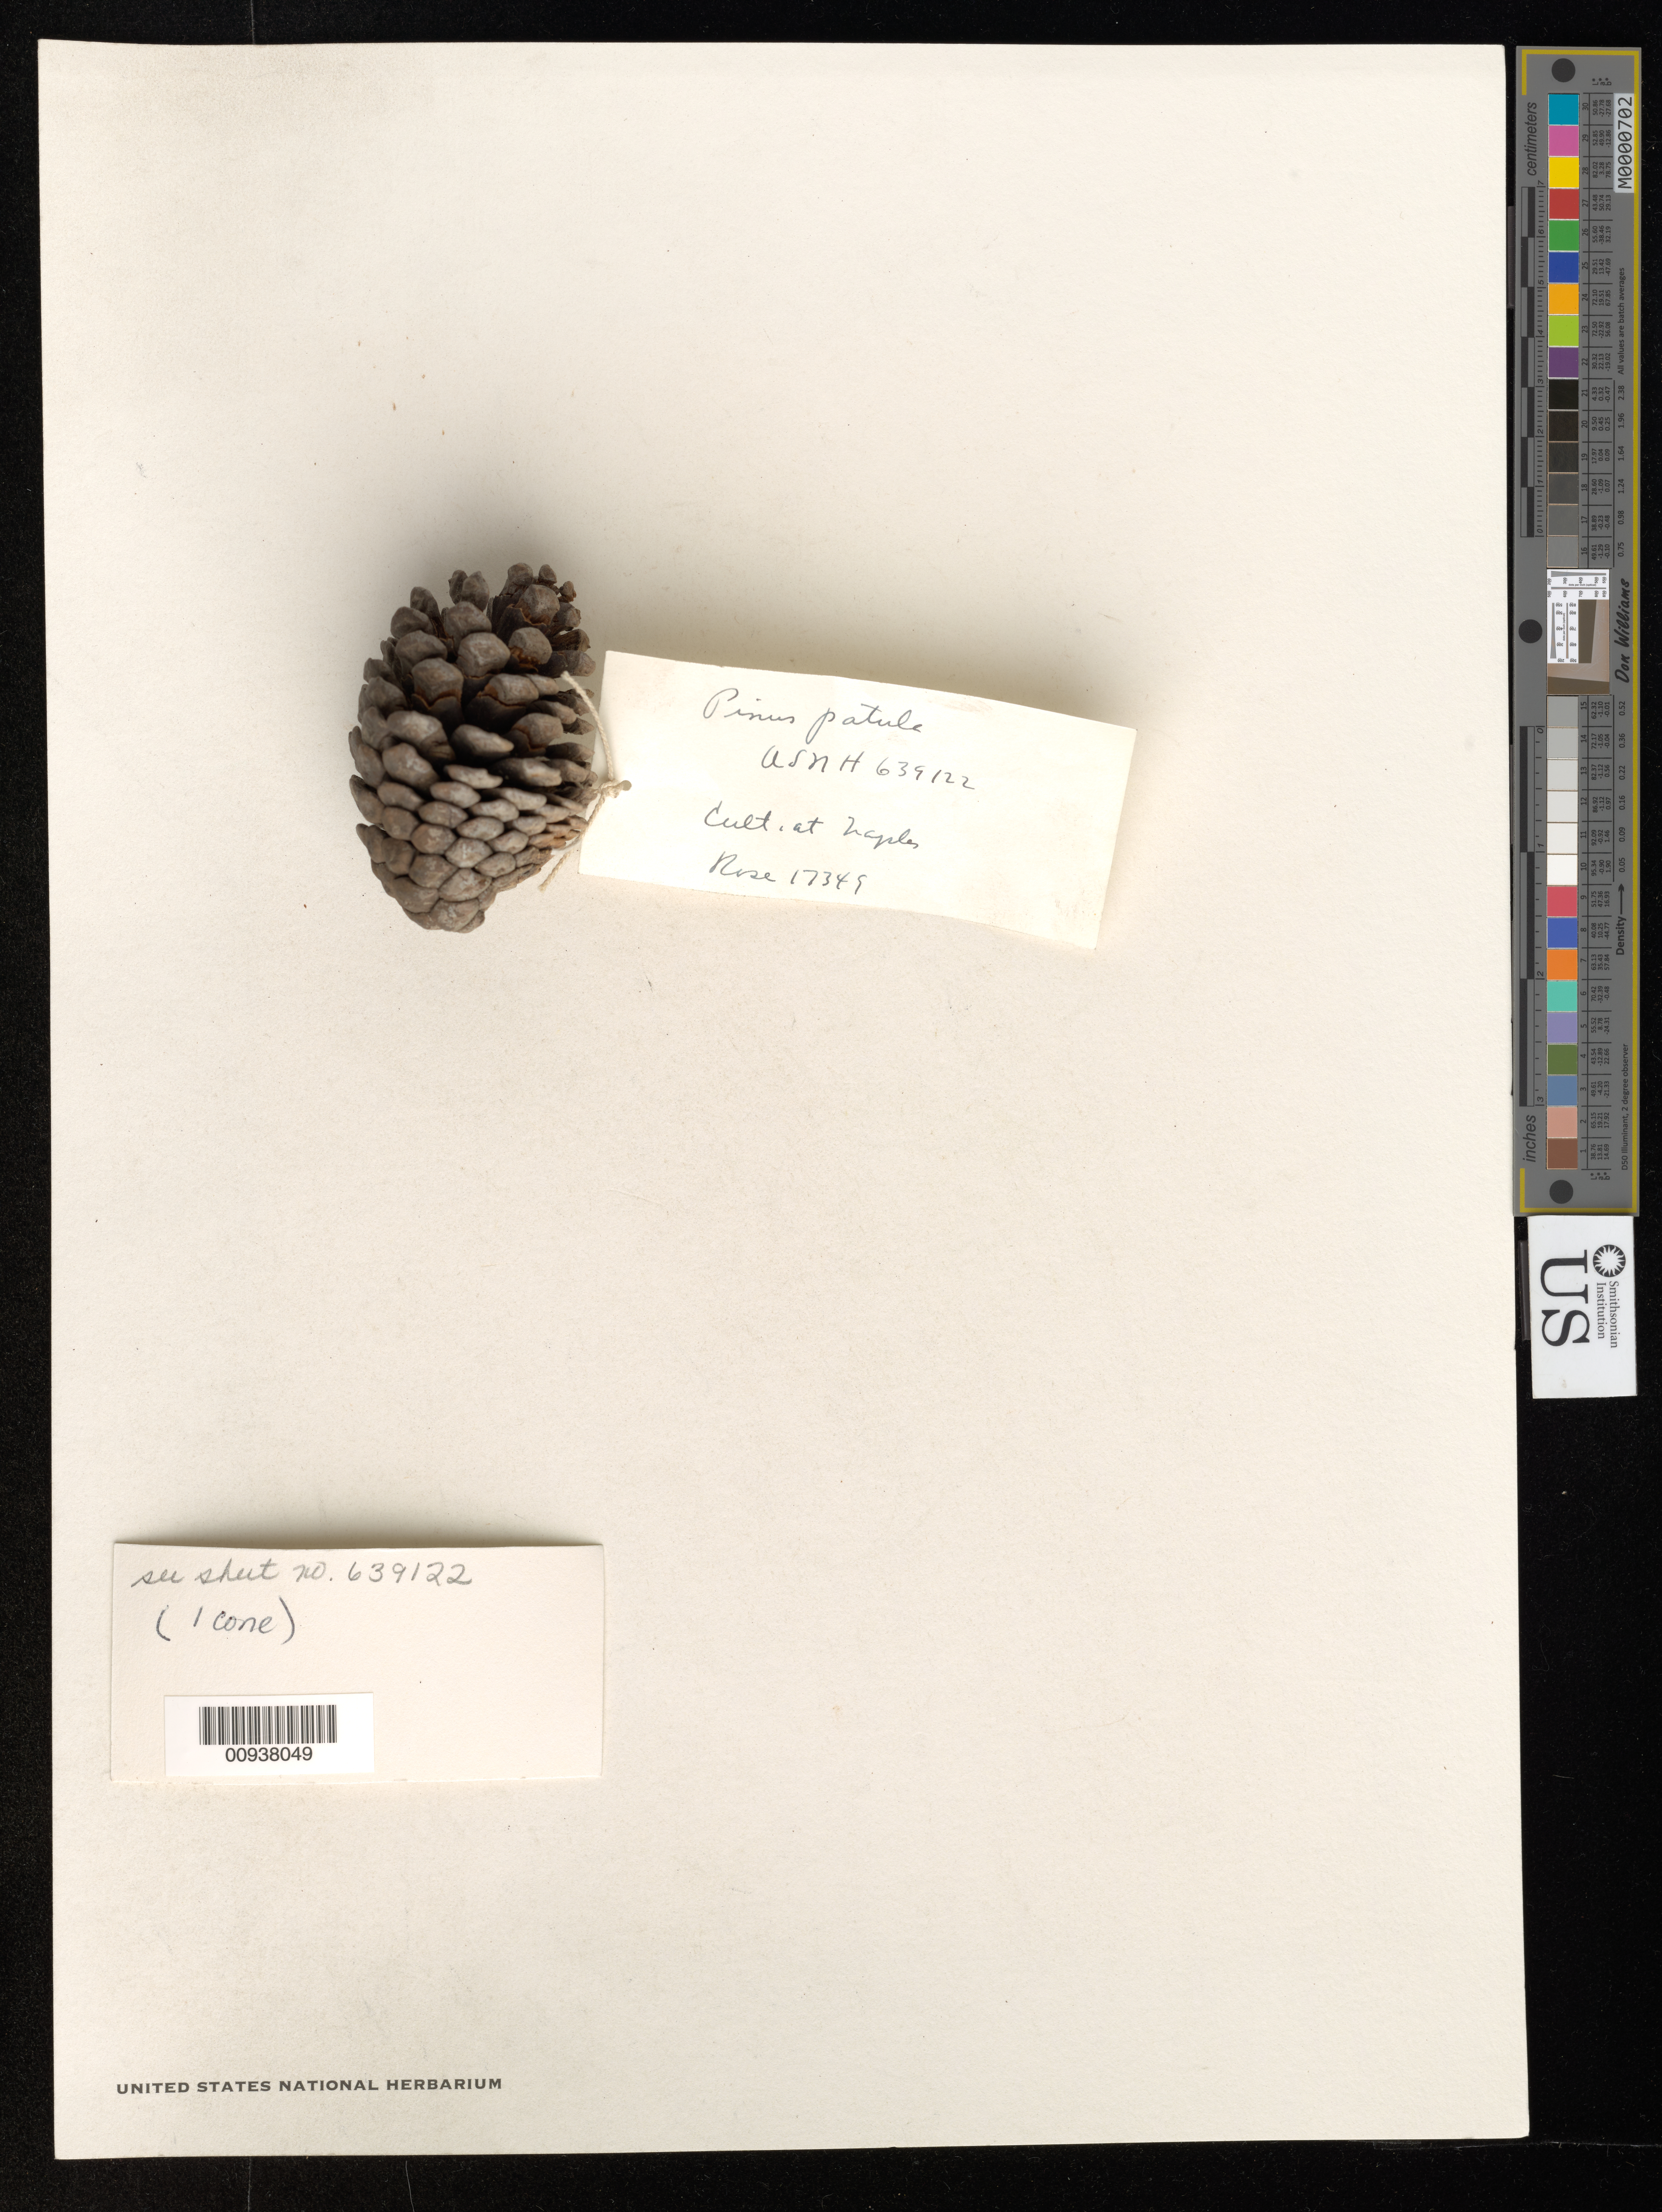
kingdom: Plantae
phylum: Tracheophyta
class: Pinopsida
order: Pinales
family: Pinaceae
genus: Pinus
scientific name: Pinus patula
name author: Schltdl. & Cham.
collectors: J. N. Rose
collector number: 17349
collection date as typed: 24 May 1912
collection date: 1912-05-24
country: Mexico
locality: From unknown locality in Mexico (In Botanical Garden at Naples).